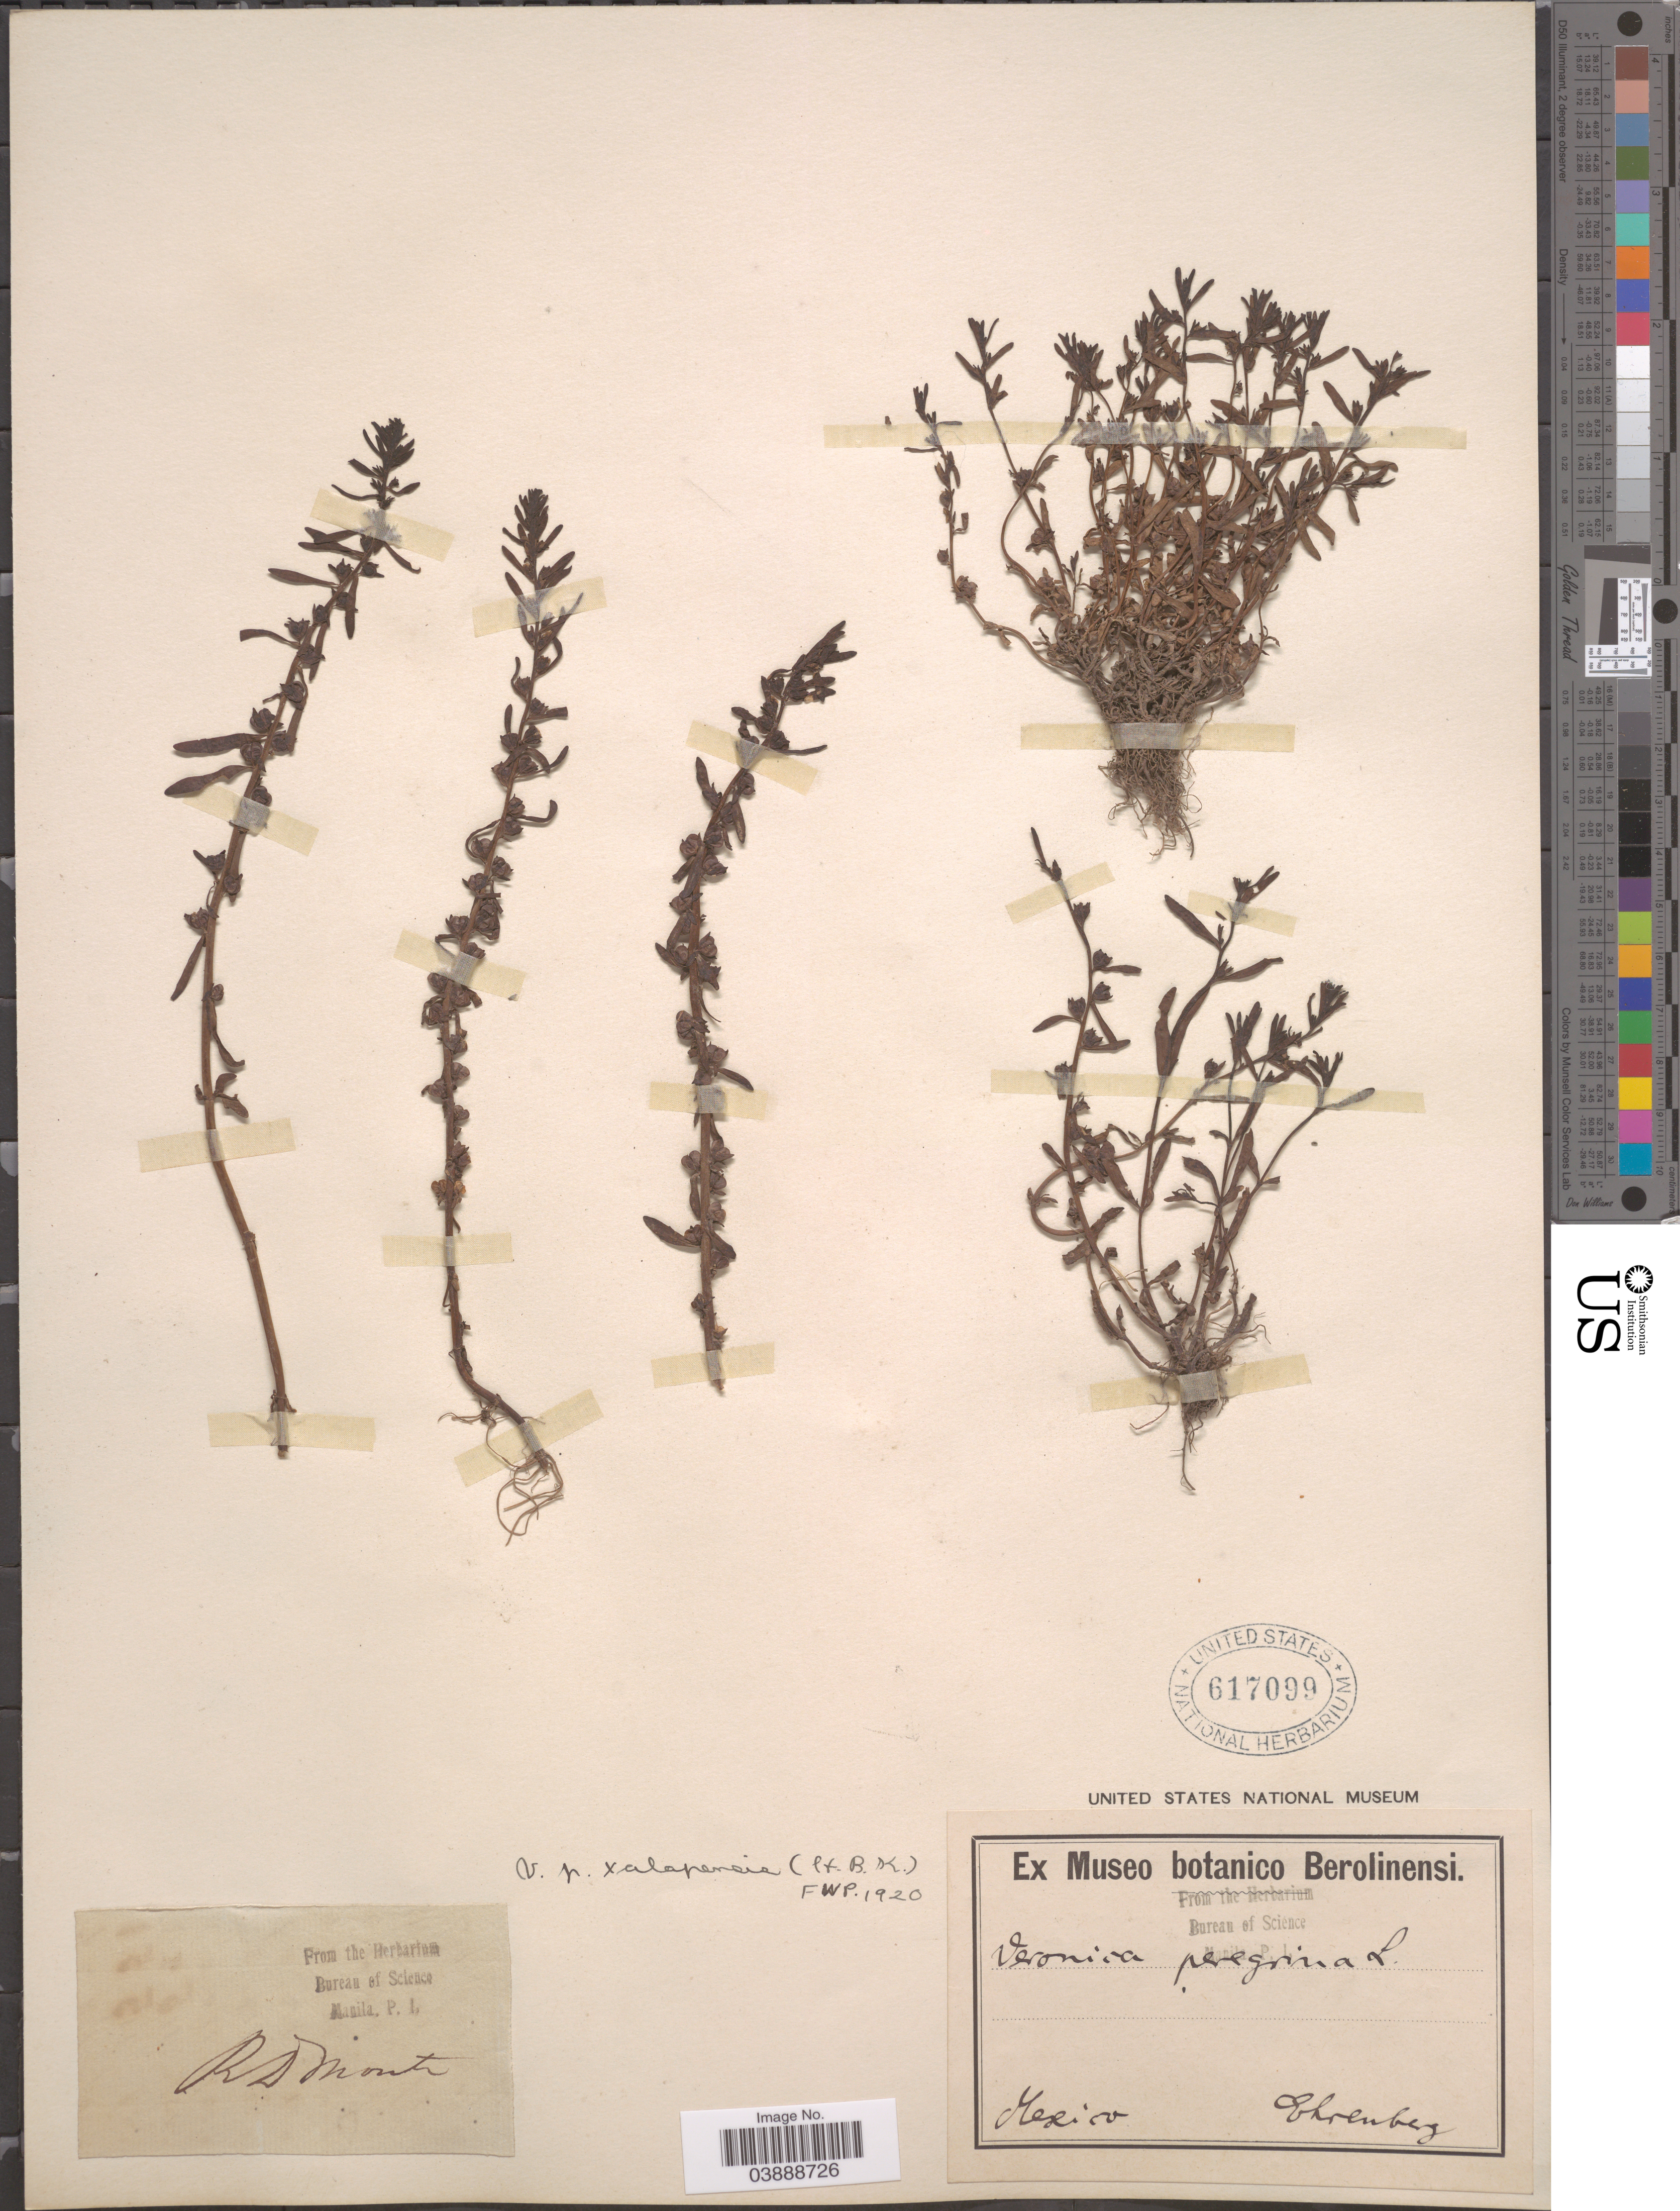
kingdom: Plantae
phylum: Tracheophyta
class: Magnoliopsida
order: Lamiales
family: Plantaginaceae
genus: Veronica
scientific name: Veronica peregrina subsp. xalapensis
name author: (Kunth) Pennell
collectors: -. Ehrenberg & Collector illegible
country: Mexico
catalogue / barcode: US 617099